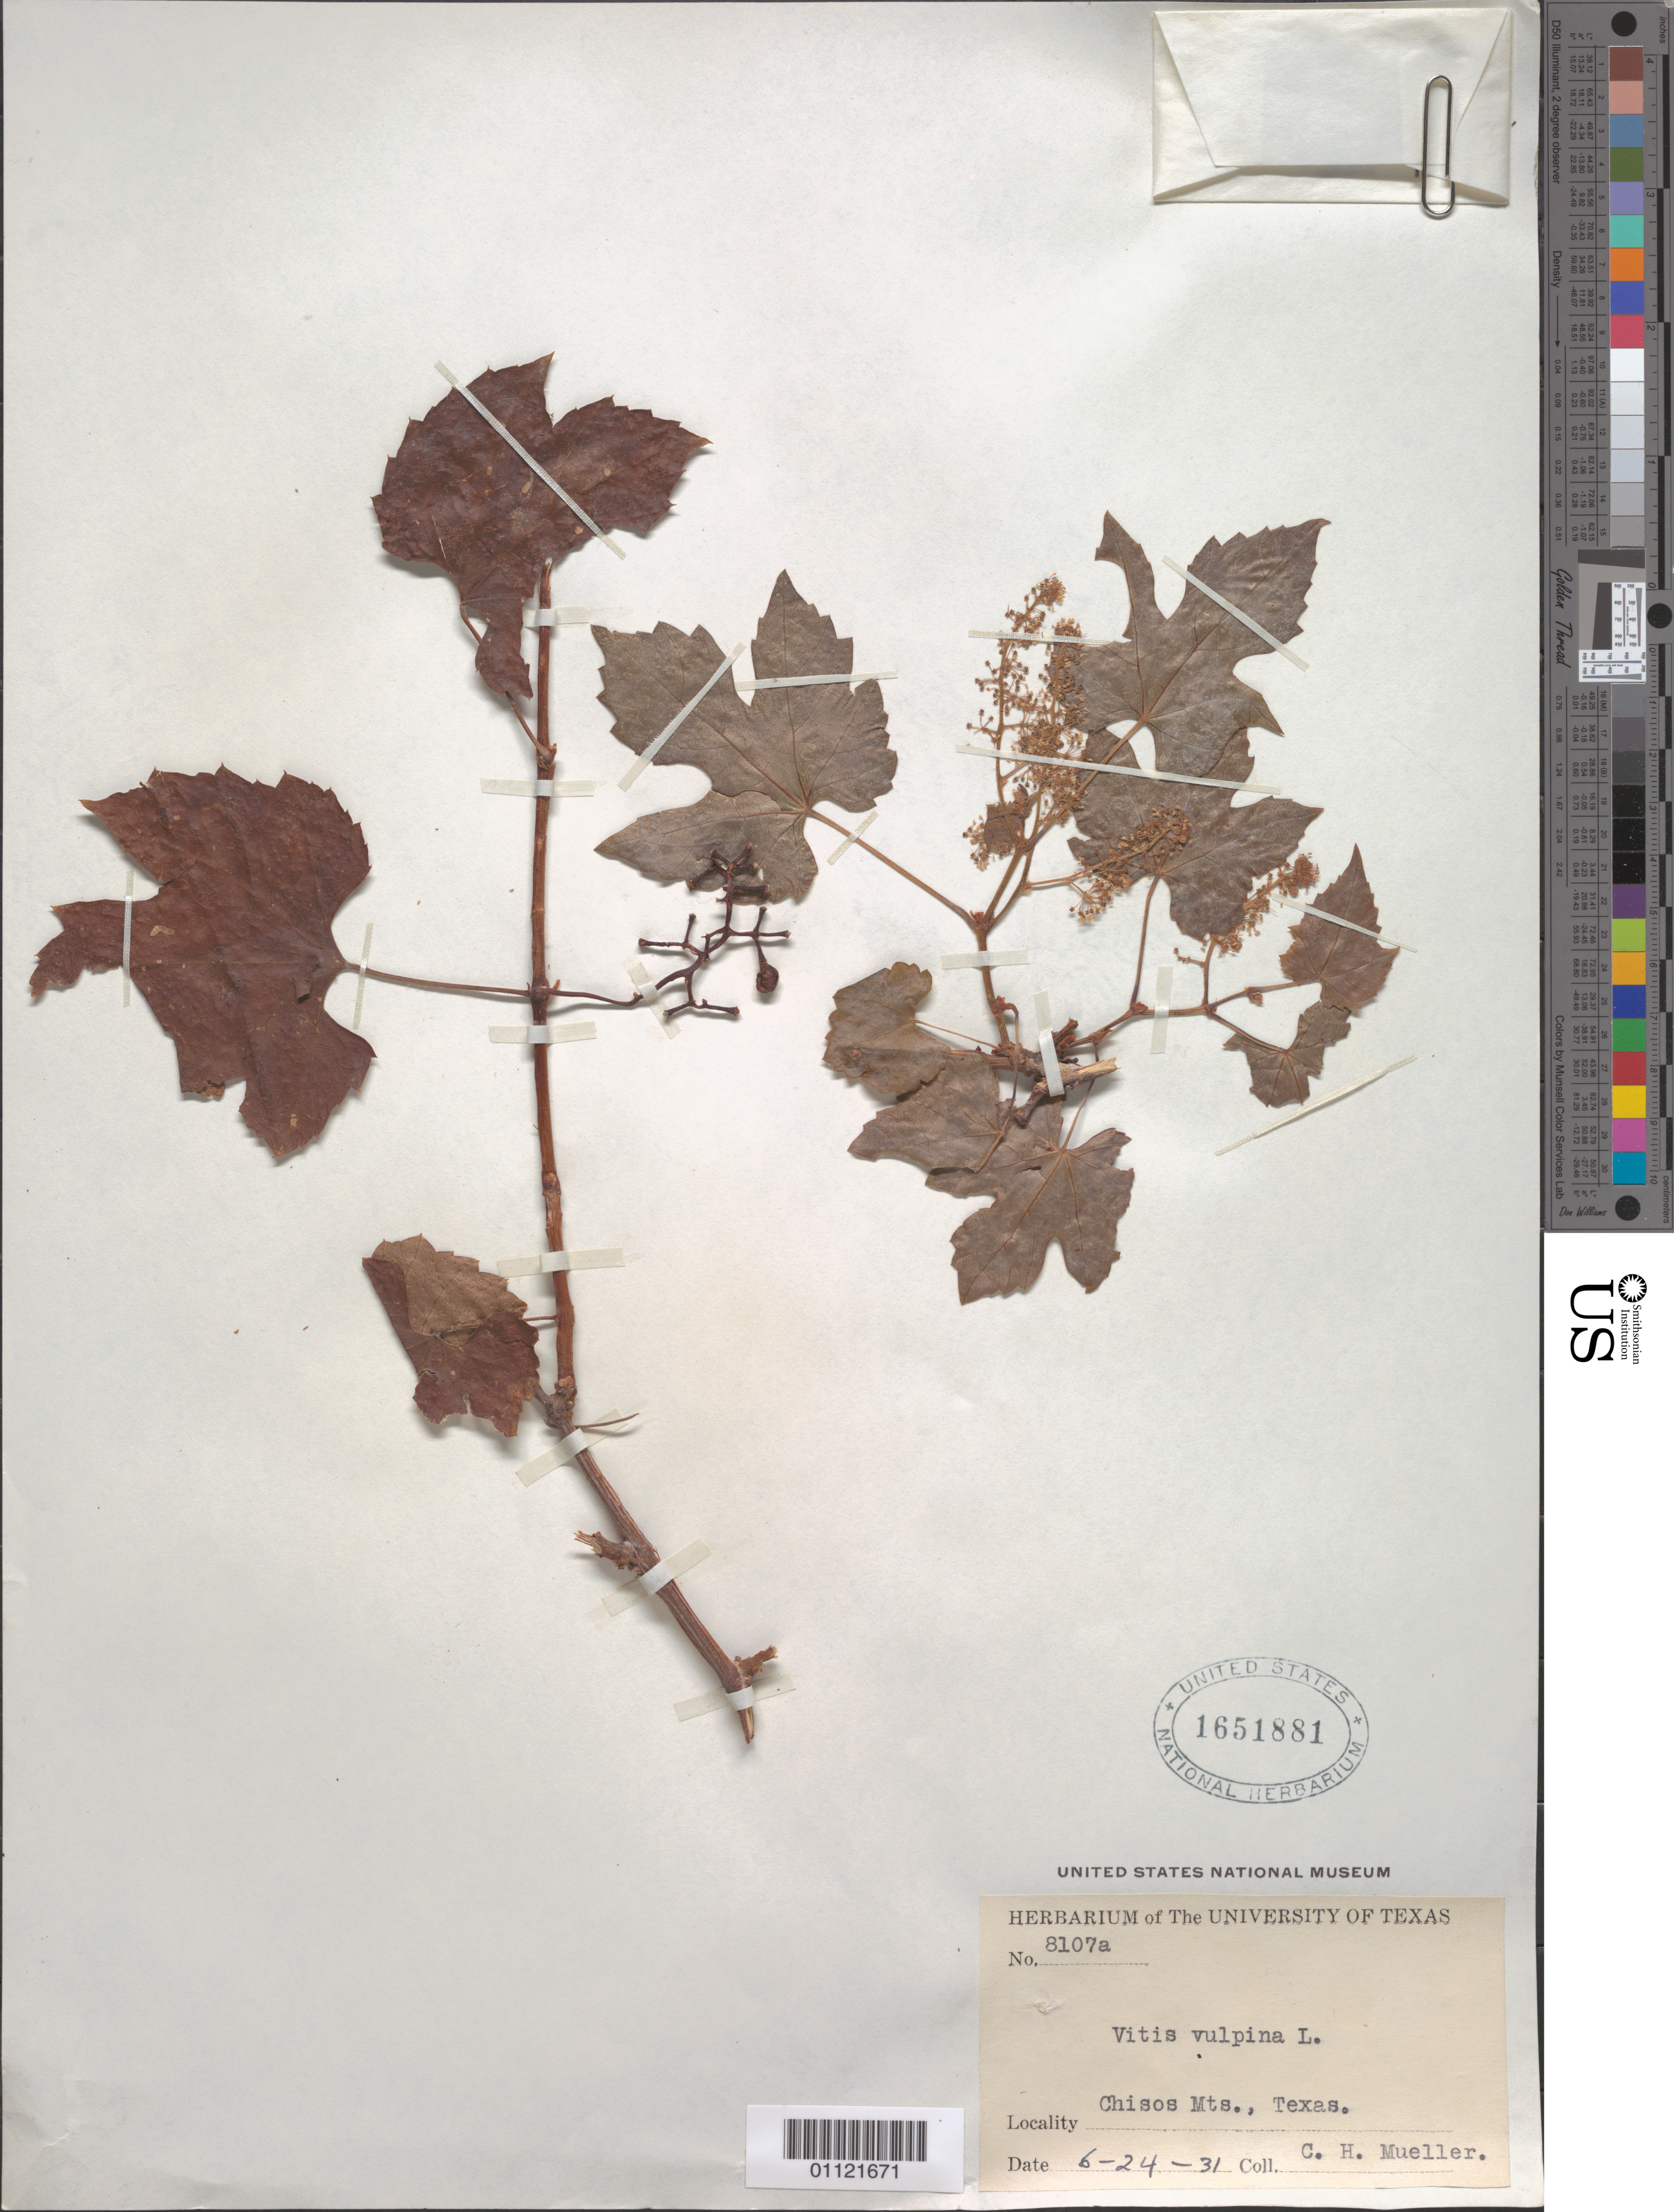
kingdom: Plantae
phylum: Tracheophyta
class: Magnoliopsida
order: Vitales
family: Vitaceae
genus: Vitis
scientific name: Vitis vulpina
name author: L.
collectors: C. H. Mueller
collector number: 8107a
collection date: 1931-06-24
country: United States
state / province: Texas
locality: Chisos Mts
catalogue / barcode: US 1651881